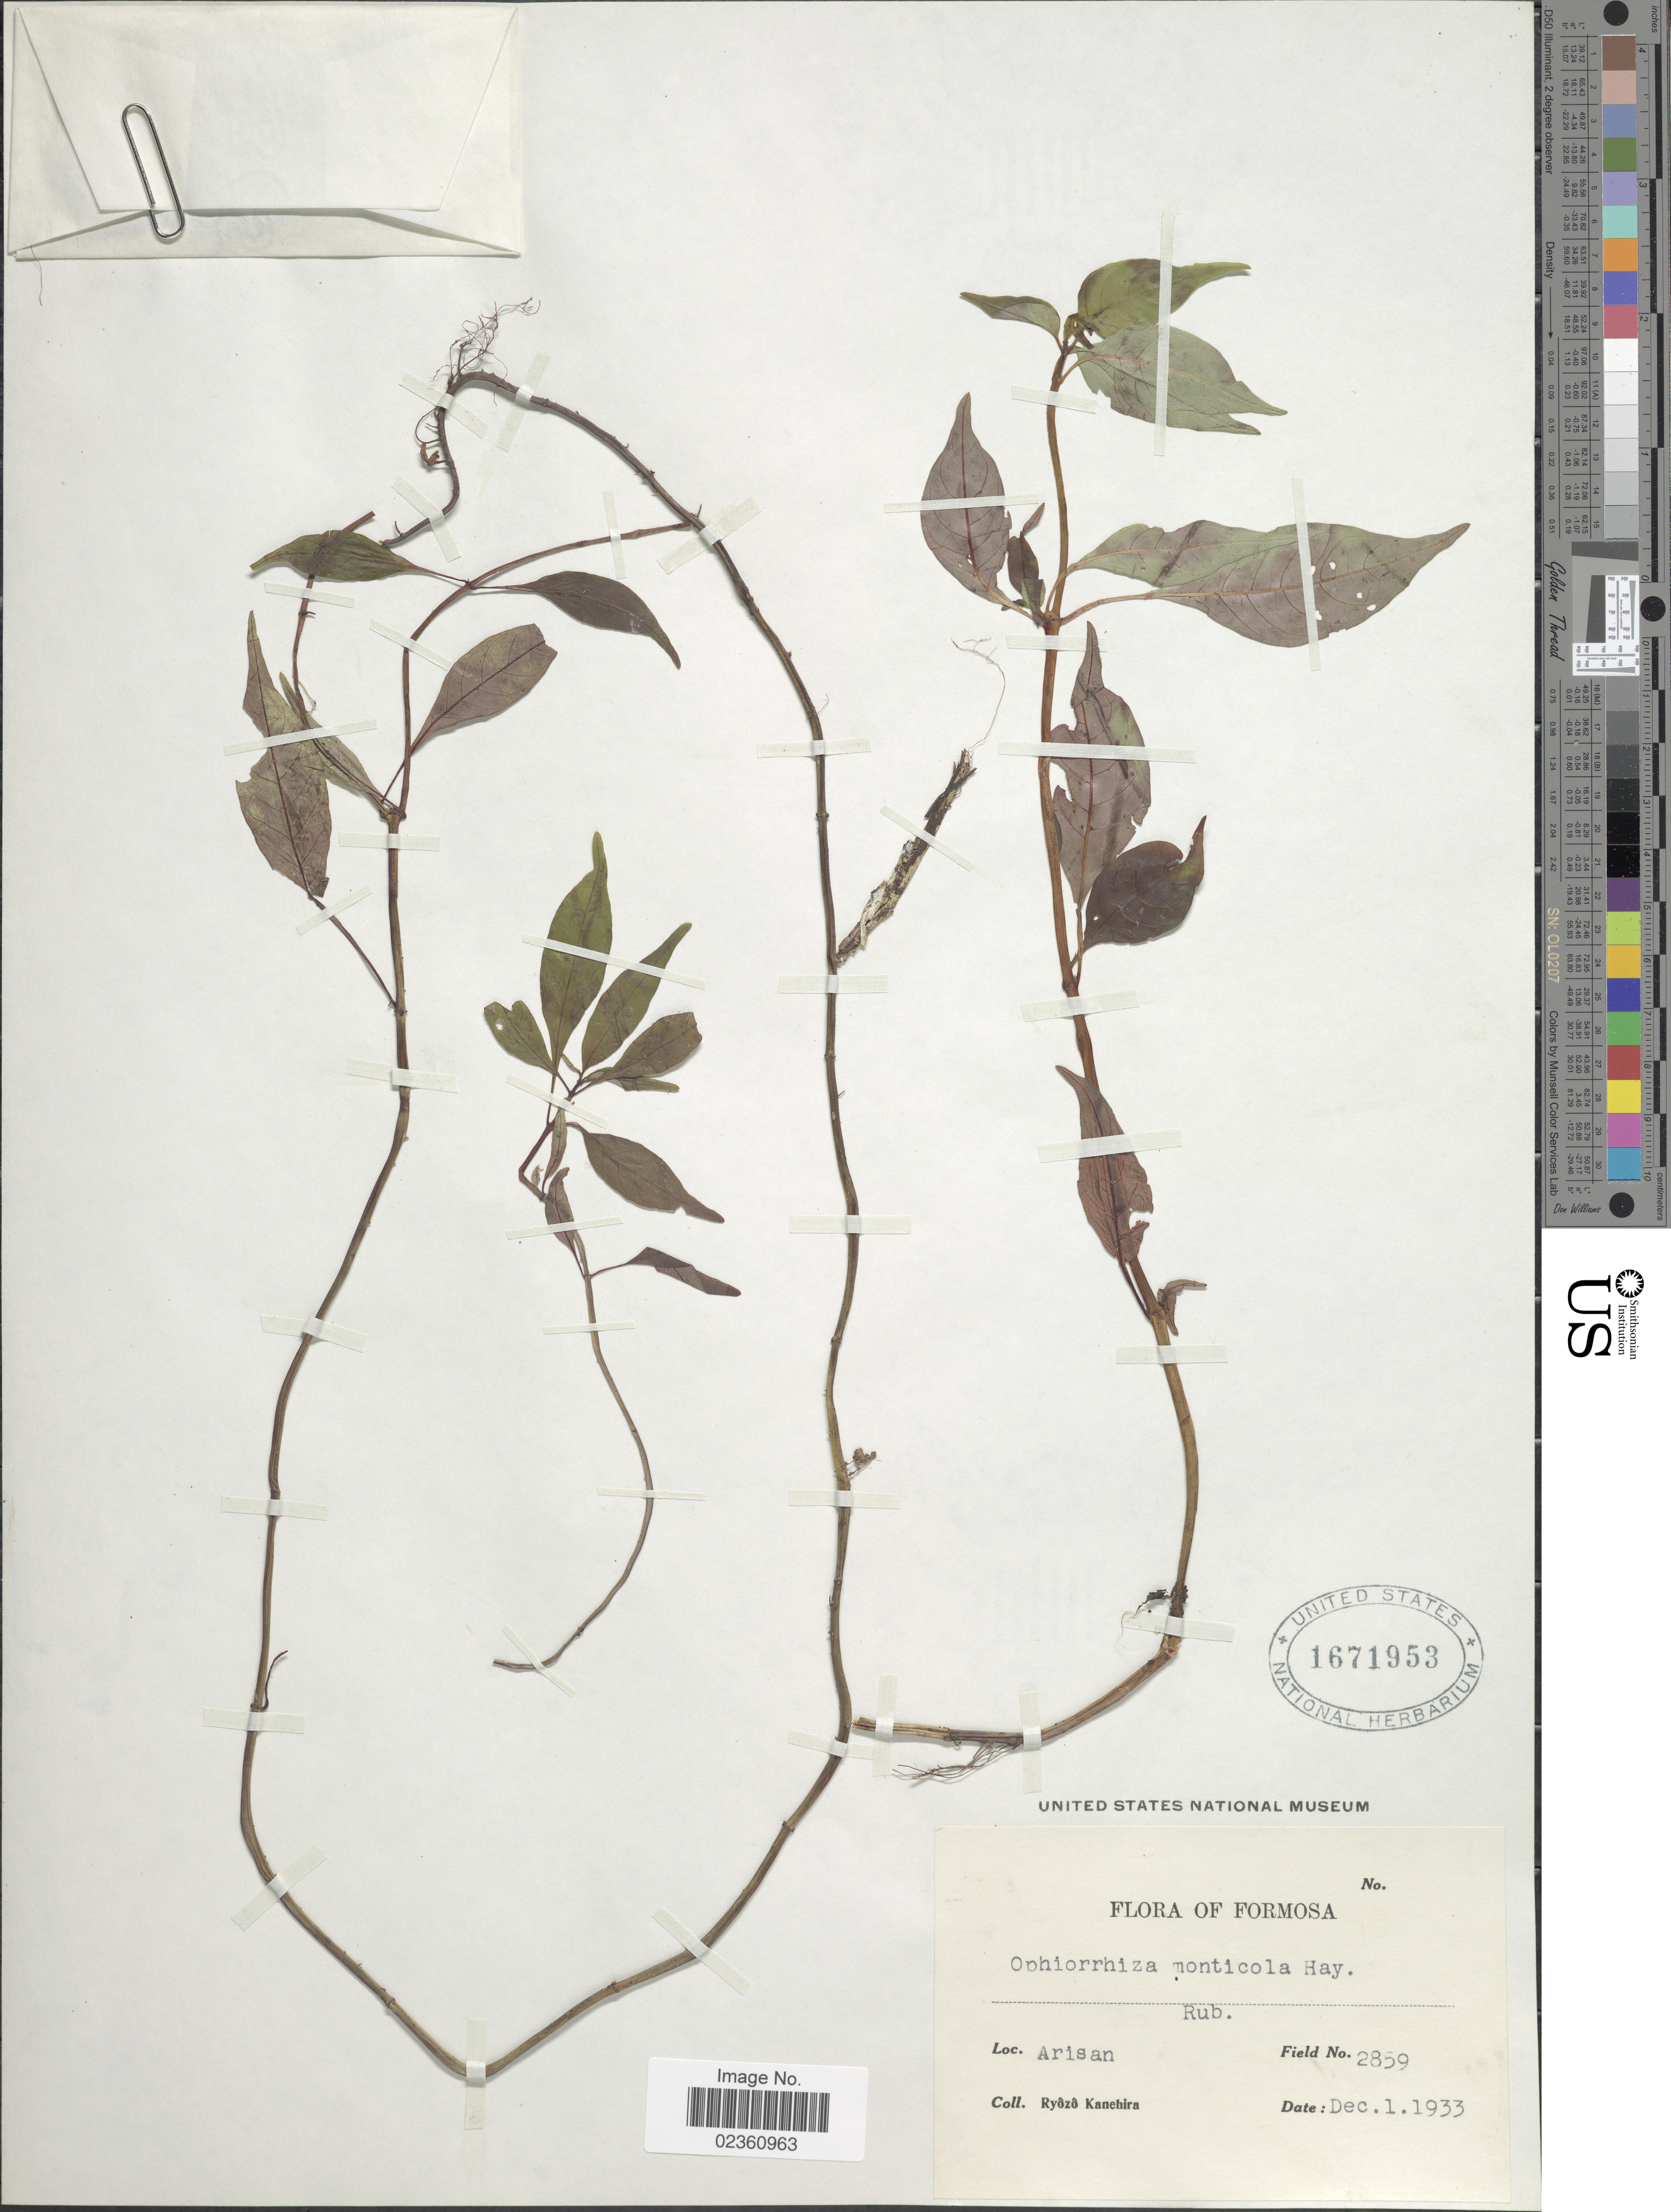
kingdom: Plantae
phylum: Tracheophyta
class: Magnoliopsida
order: Gentianales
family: Rubiaceae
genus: Ophiorrhiza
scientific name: Ophiorrhiza monticola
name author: Hayata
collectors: R. Kanehira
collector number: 2859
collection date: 1933-12-01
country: Taiwan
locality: Formosa, Arisan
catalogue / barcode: US 1671953